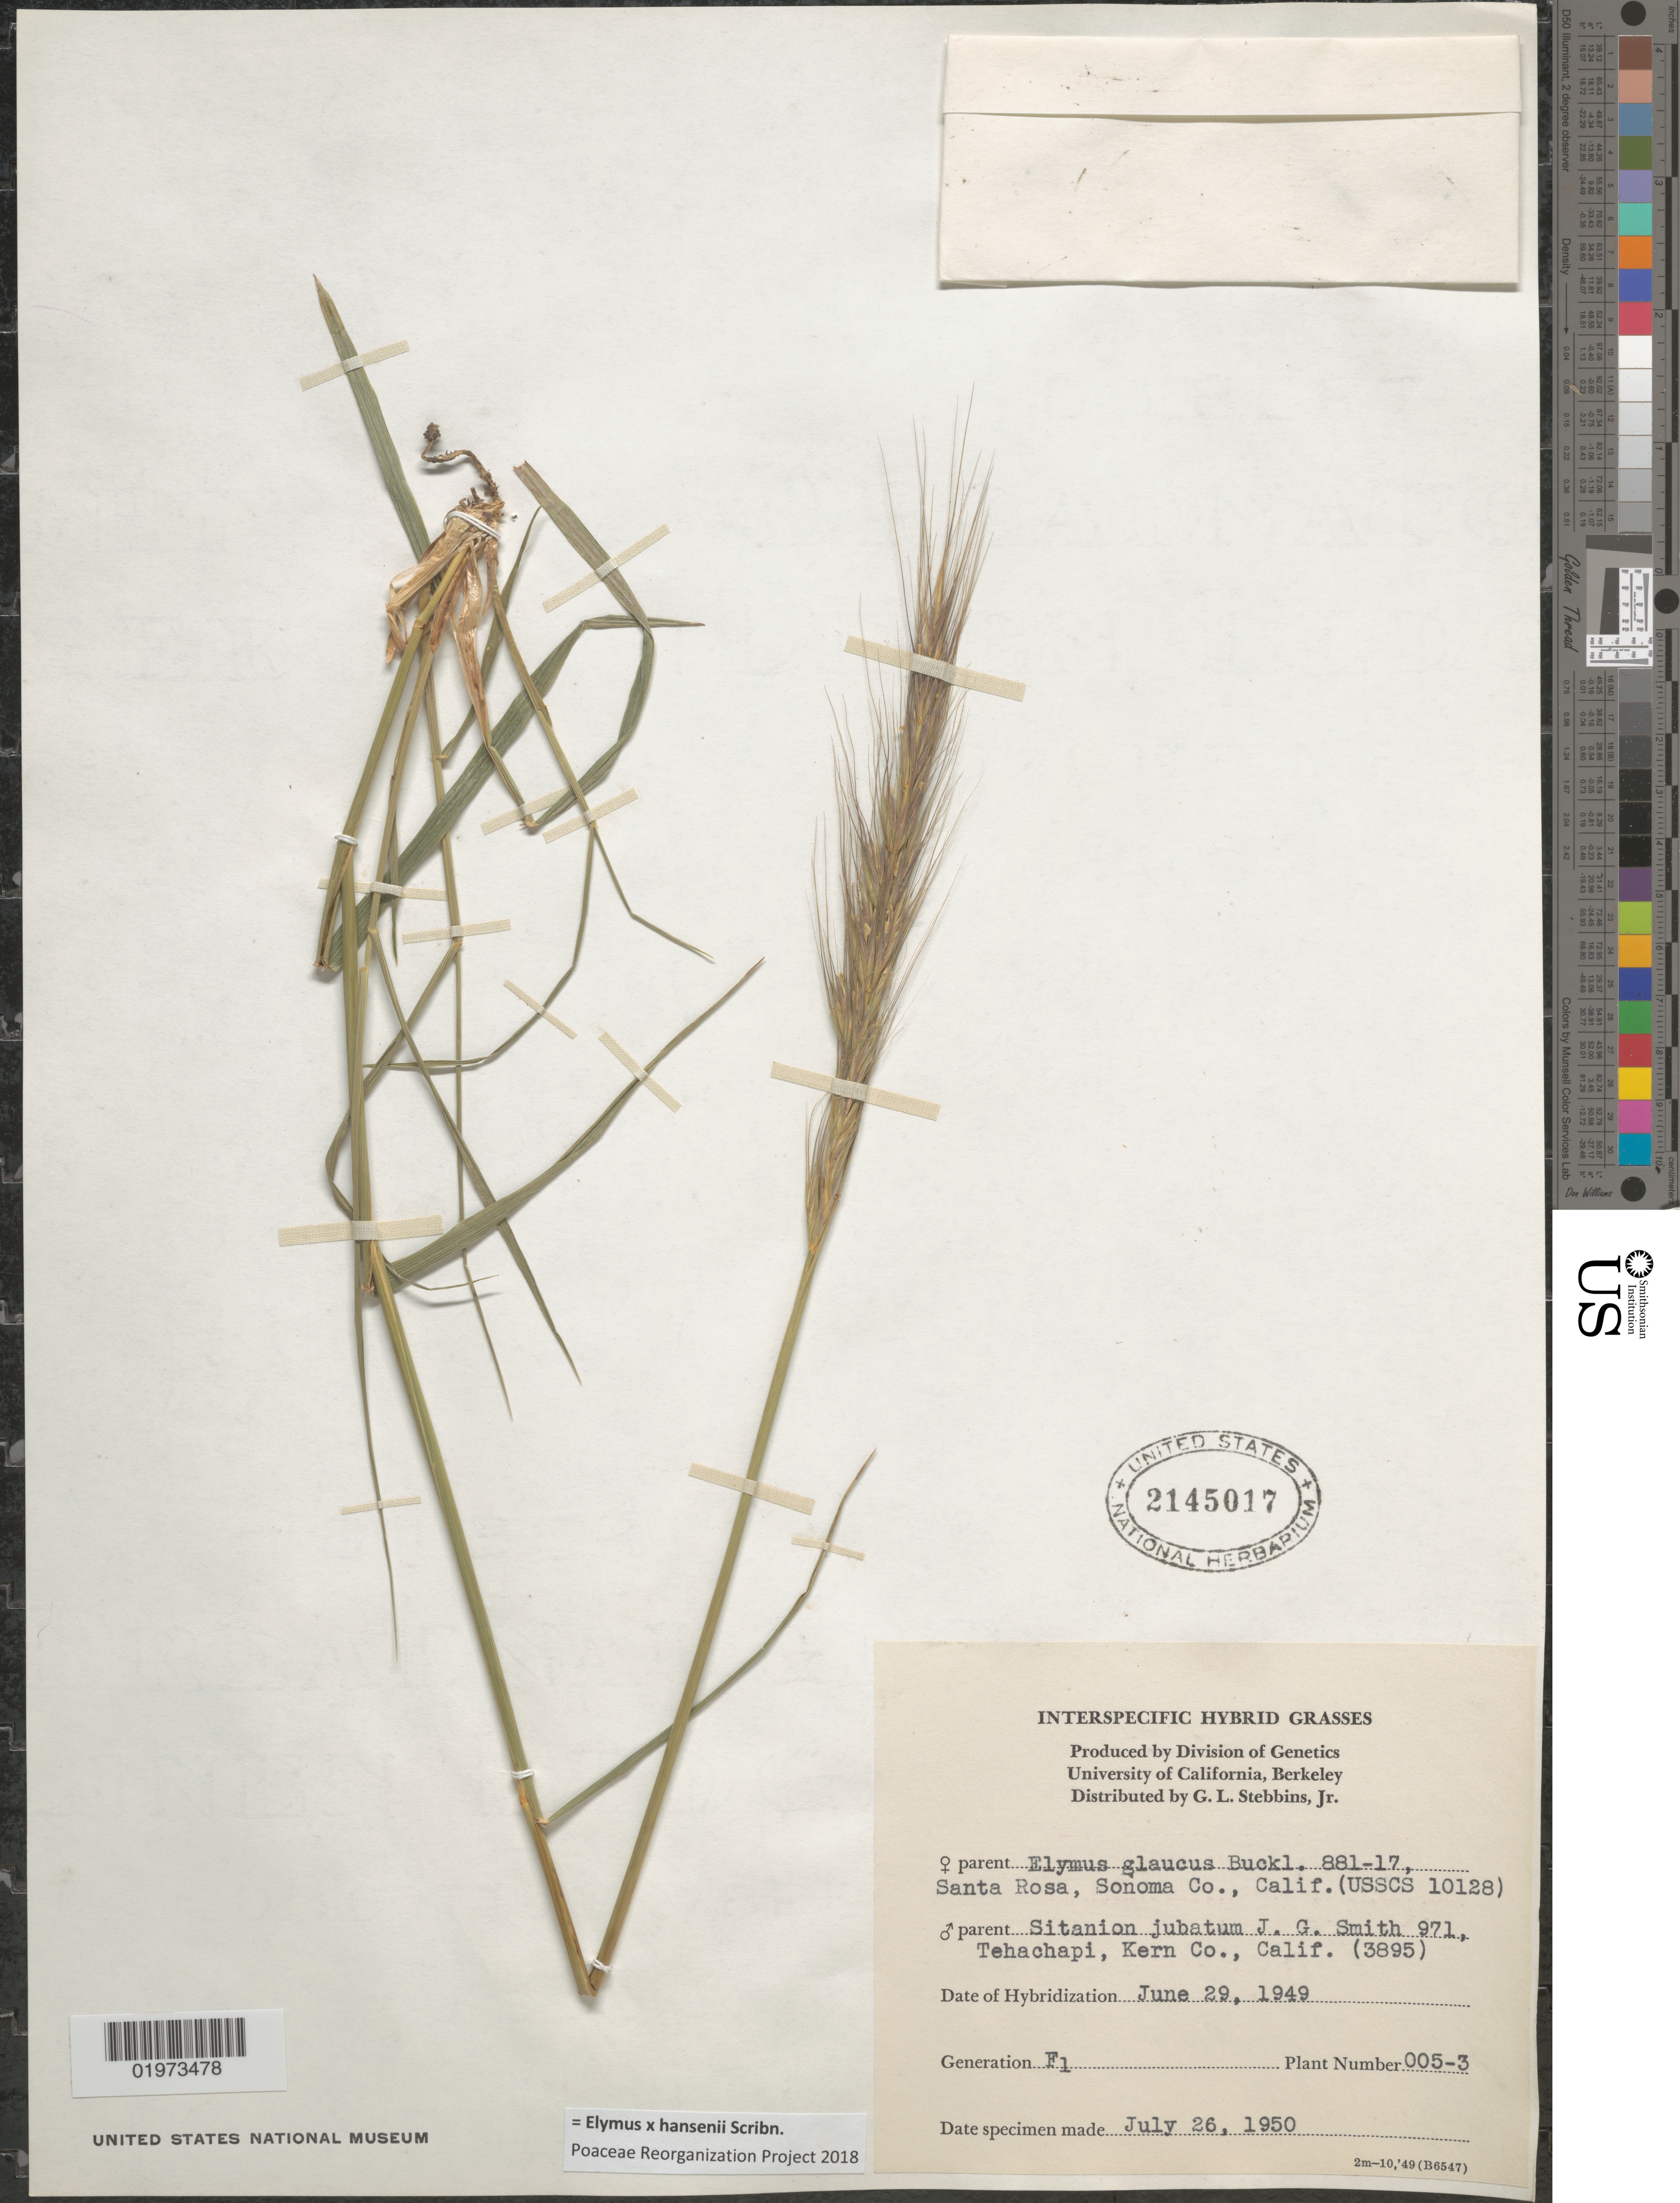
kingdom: Plantae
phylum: Tracheophyta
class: Liliopsida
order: Poales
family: Poaceae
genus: Elymus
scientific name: Elymus x maltei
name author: Bowden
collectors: G. L. Stebbins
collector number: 005-3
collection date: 1950-07-26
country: United States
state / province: California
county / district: Alameda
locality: University of California, Berkeley.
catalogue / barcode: US 2145017